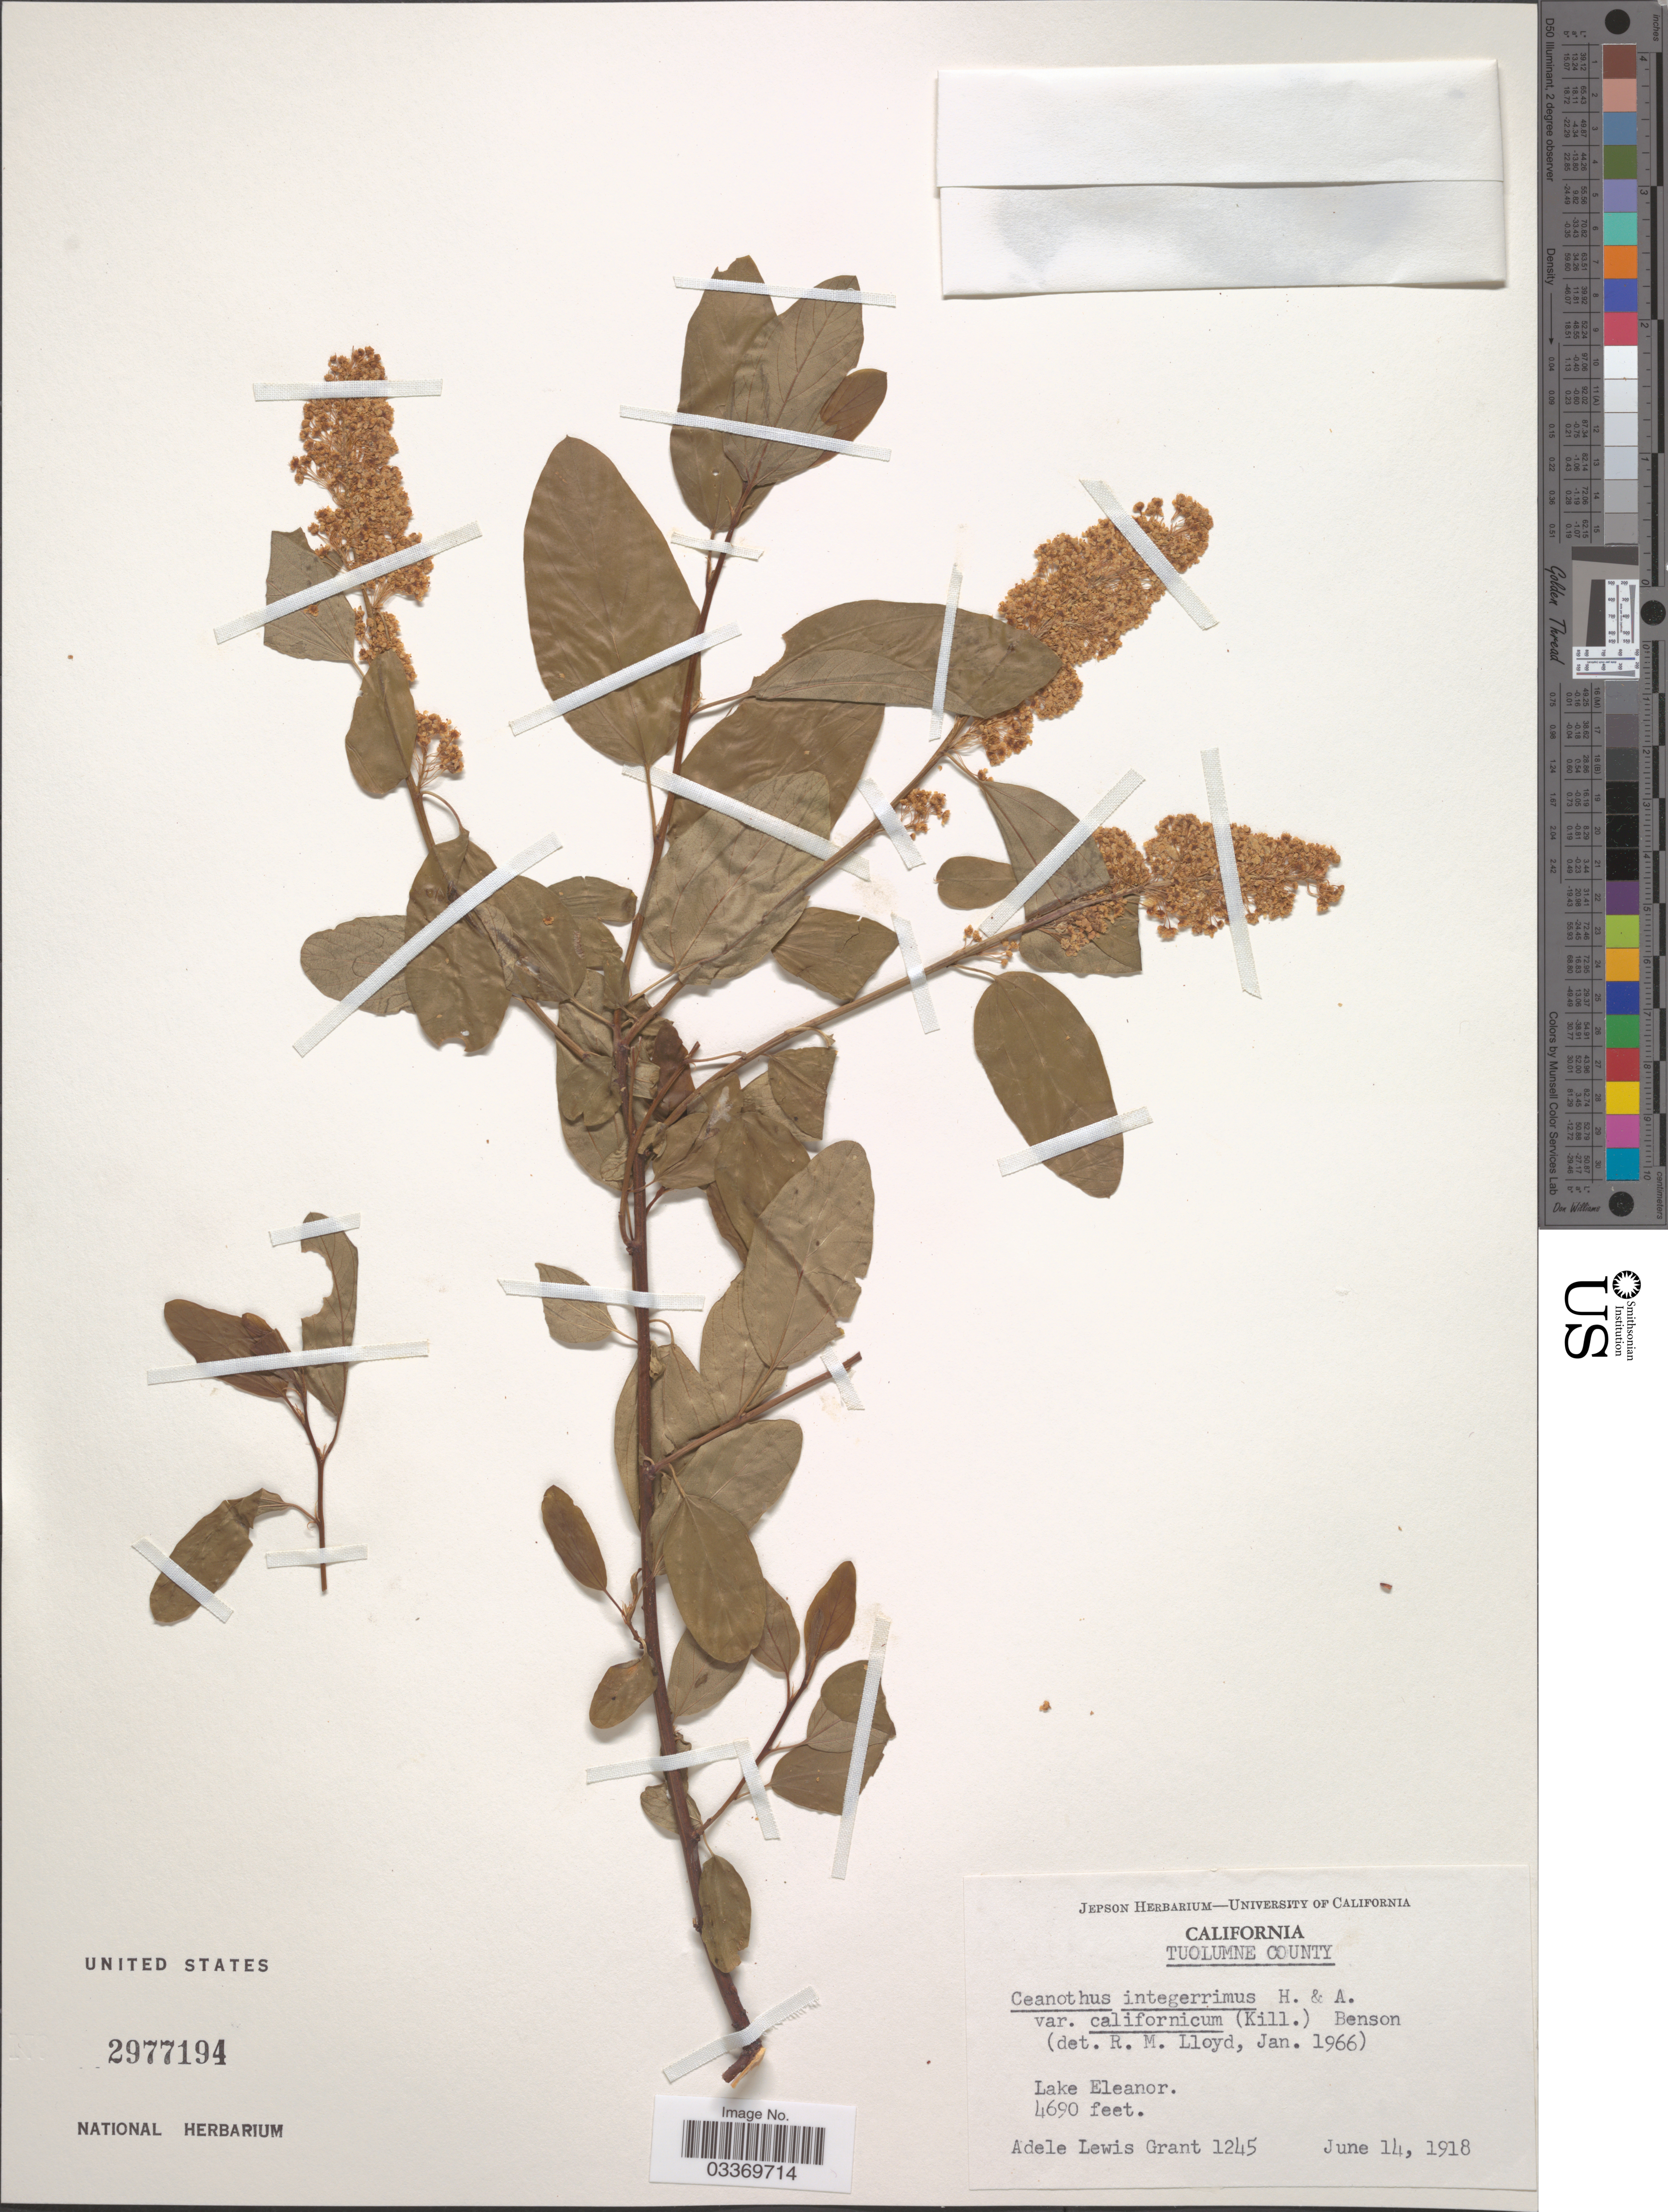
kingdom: Plantae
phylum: Tracheophyta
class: Magnoliopsida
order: Rosales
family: Rhamnaceae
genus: Ceanothus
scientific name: Ceanothus integerrimus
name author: Hook. & Arn.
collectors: A. L. Grant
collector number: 1245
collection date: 1918-06-14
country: United States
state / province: California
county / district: Tuolumne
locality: Tuolumne County. Lake Eleanor.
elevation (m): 1430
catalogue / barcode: US 2977194